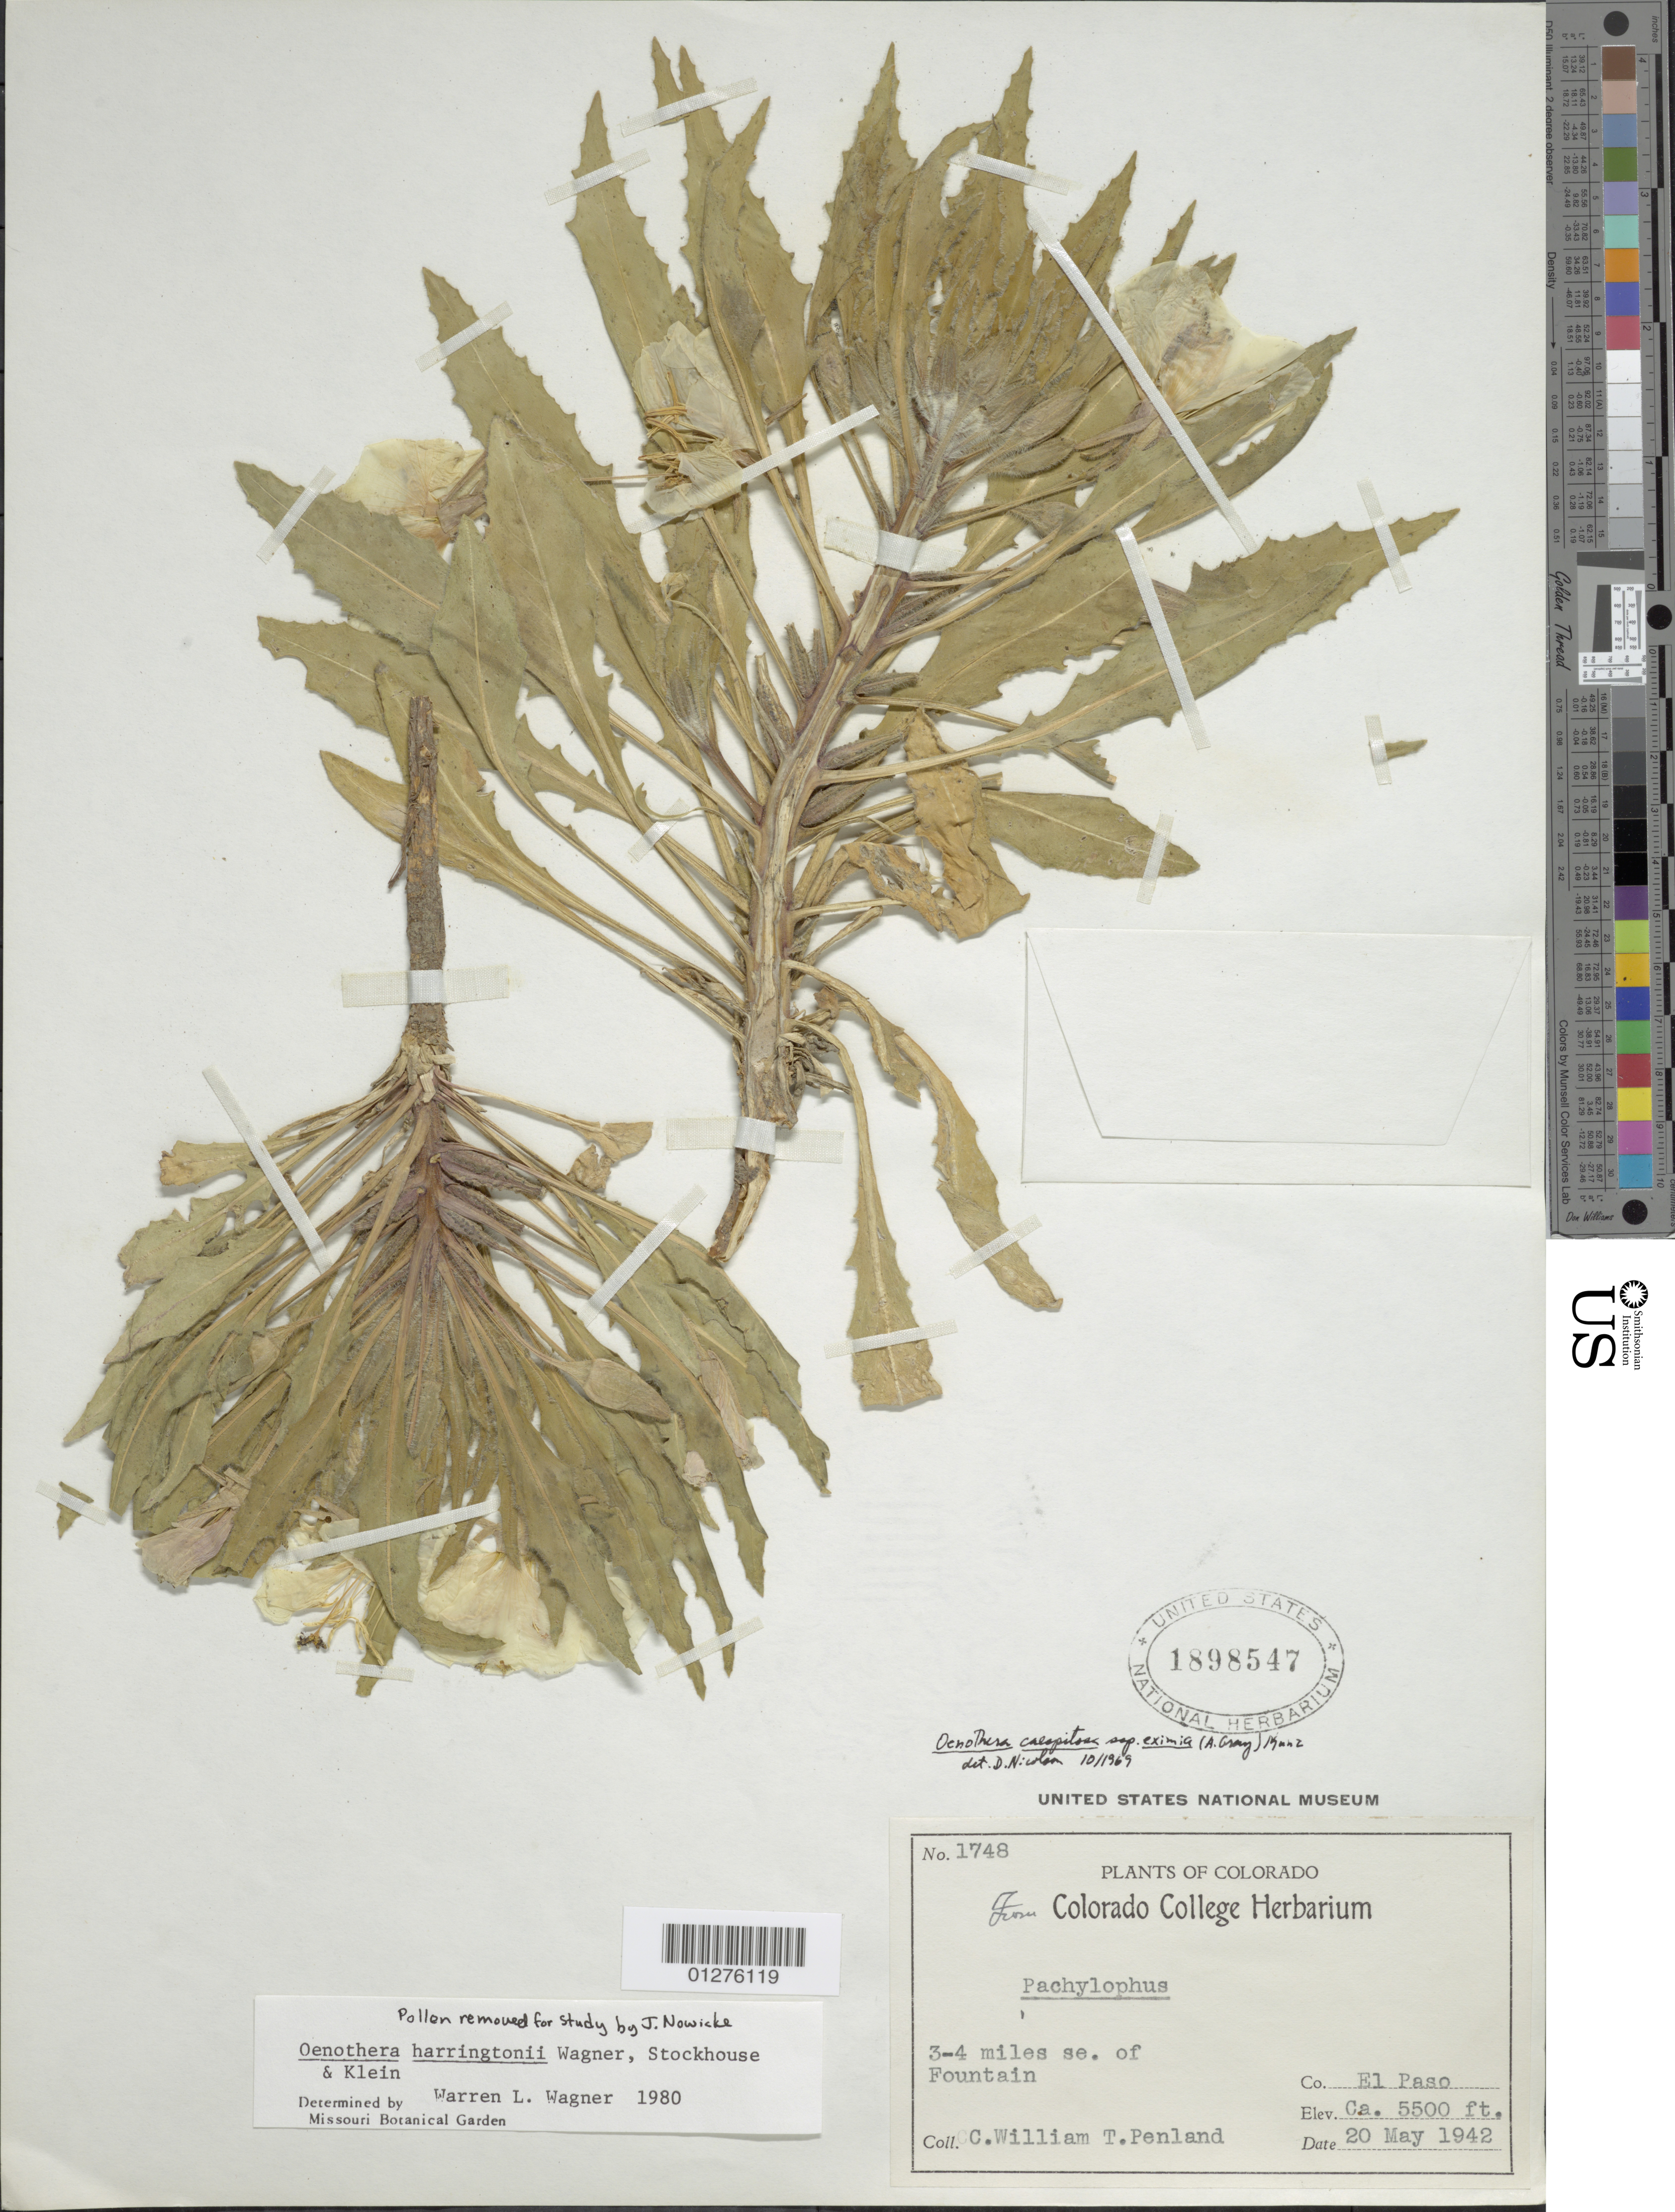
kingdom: Plantae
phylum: Tracheophyta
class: Magnoliopsida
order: Myrtales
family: Onagraceae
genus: Oenothera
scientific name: Oenothera harringtonii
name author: W.L. Wagner et al.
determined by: Wagner, W. L., (BOT), Smithsonian Institution - National Museum of Natural History (UNITED STATES)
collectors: C. William & C. W. Penland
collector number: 1748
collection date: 1942-05-20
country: United States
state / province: Colorado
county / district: El Paso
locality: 3-4 miles se. of Fountain.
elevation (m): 1676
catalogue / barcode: US 1898547